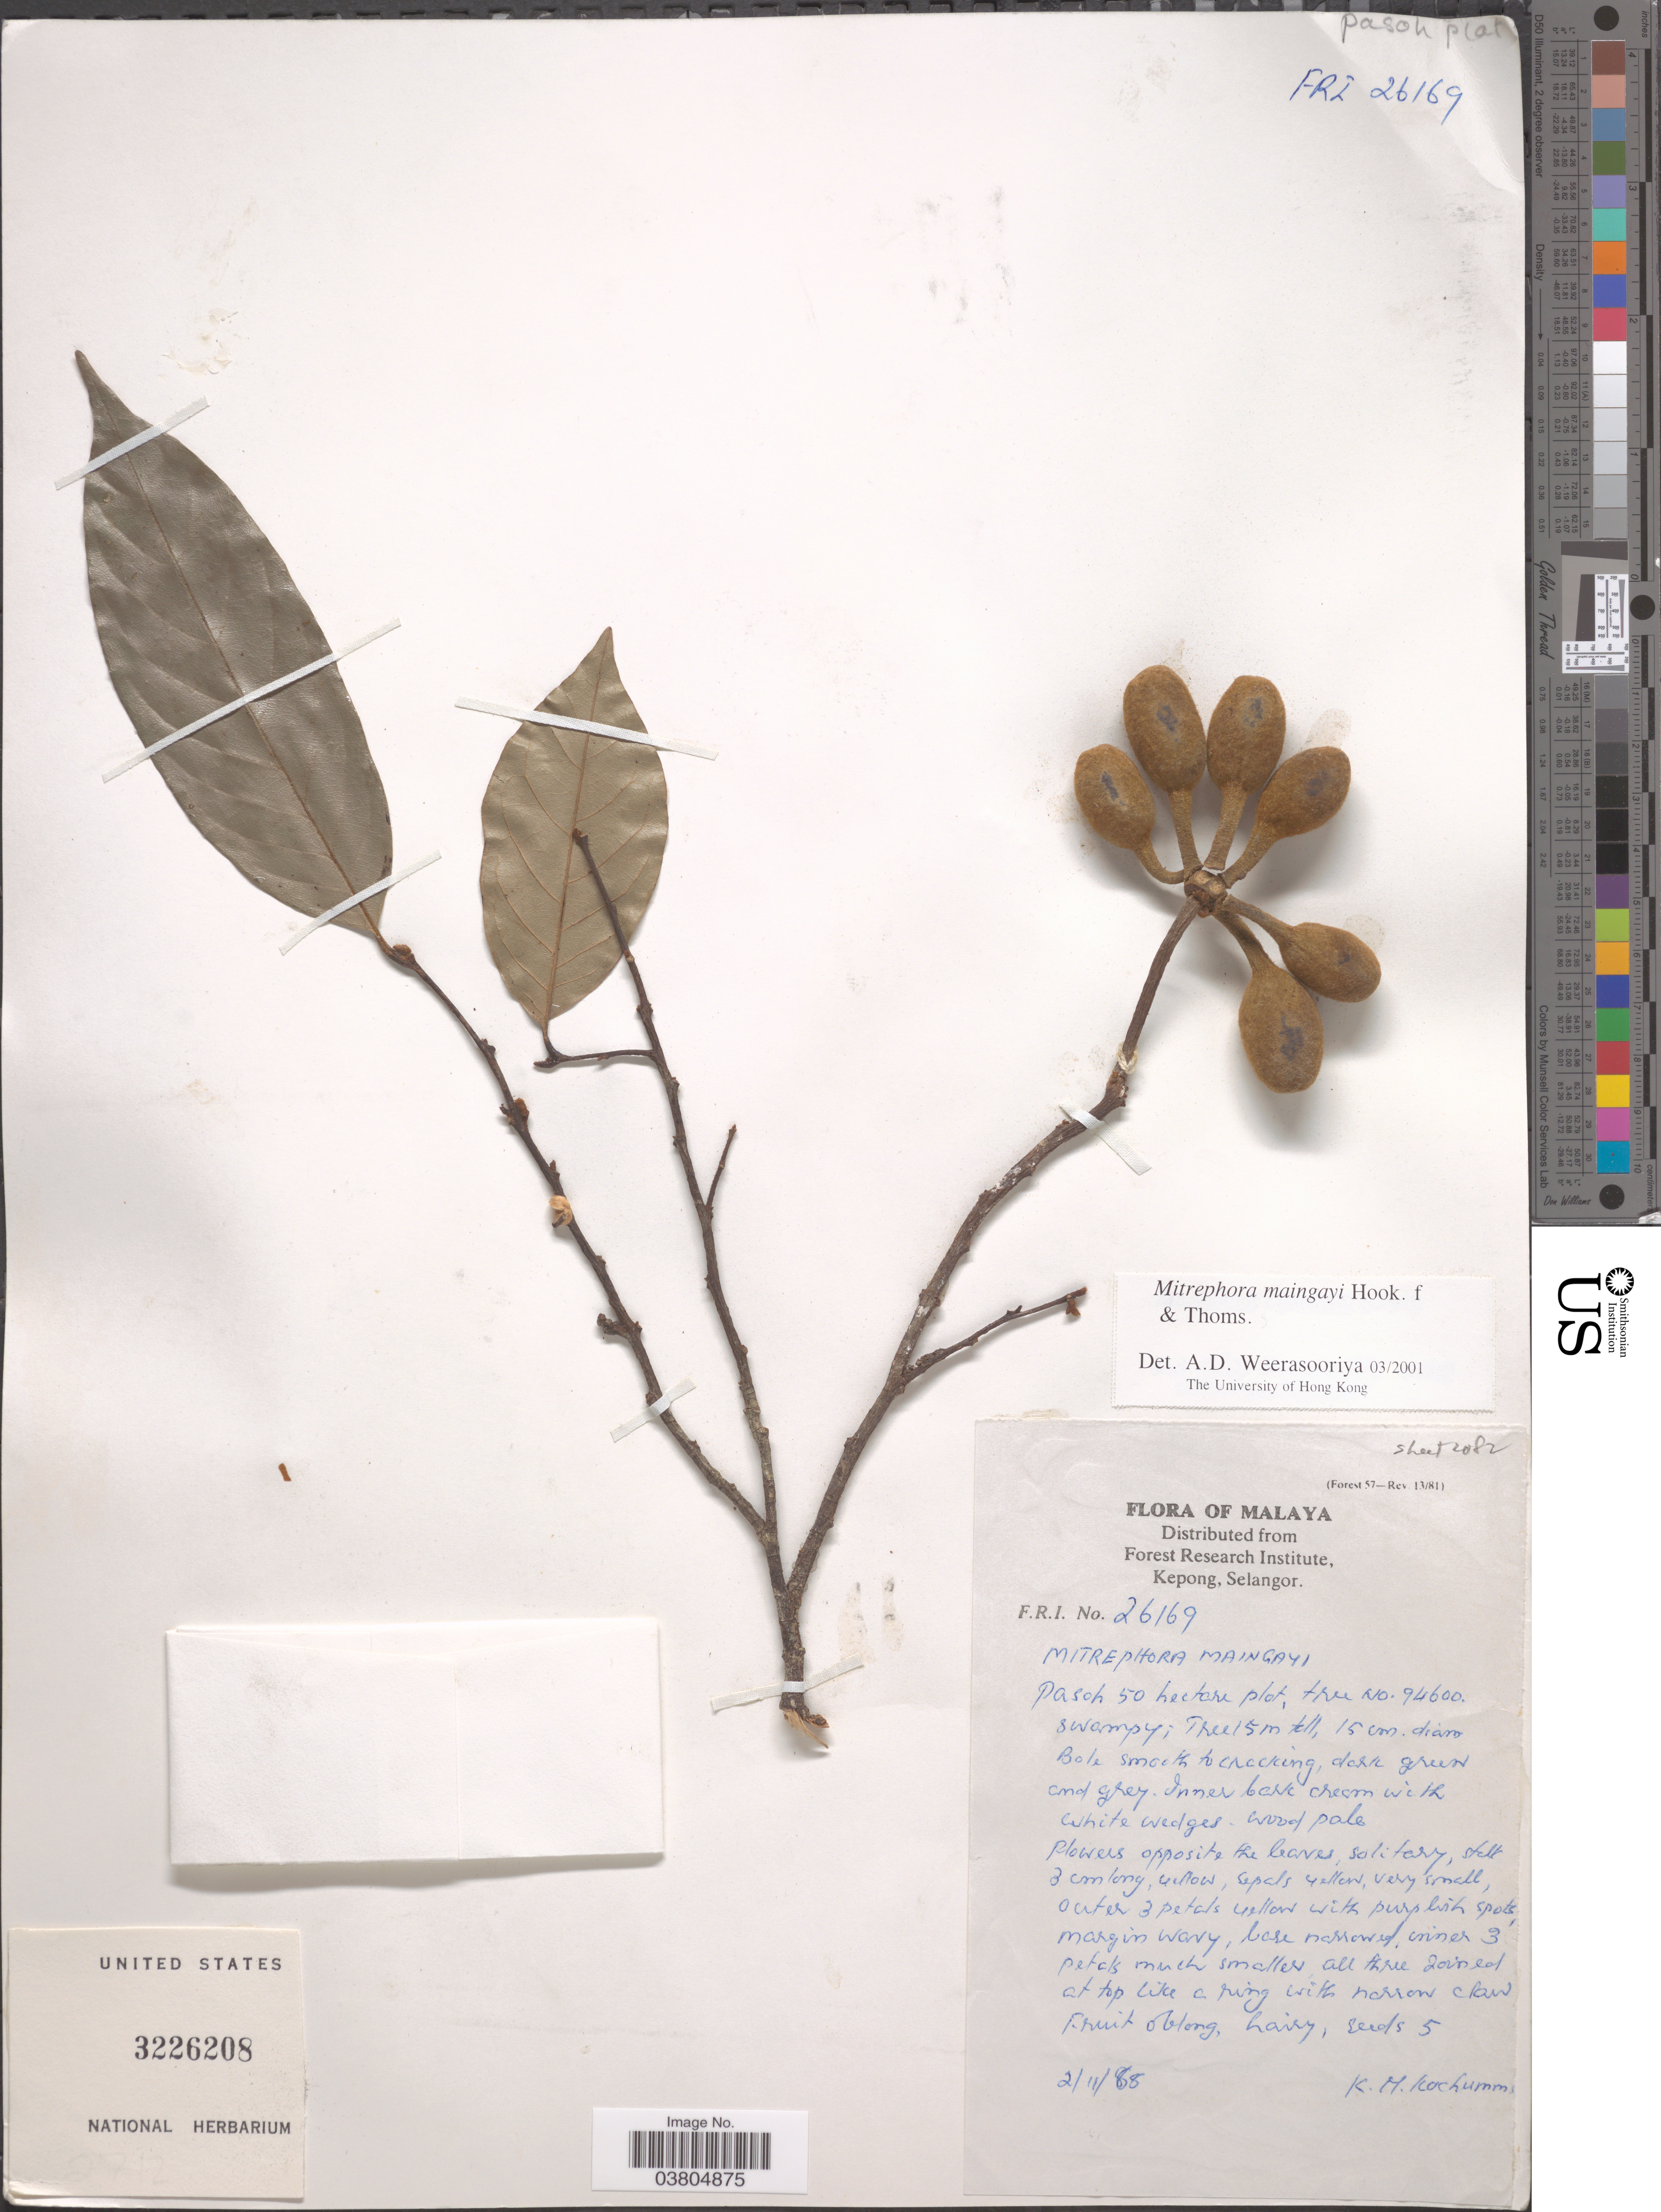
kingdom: Plantae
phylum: Tracheophyta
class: Magnoliopsida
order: Magnoliales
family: Annonaceae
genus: Mitrephora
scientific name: Mitrephora teysmannii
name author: Scheff.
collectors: K. Kochummen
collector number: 26169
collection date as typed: Transcribed d/m/y: 2/11/88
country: Malaysia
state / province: Selangor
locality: Malaya. Pasoh 50 hectare plot.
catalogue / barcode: US 3226208